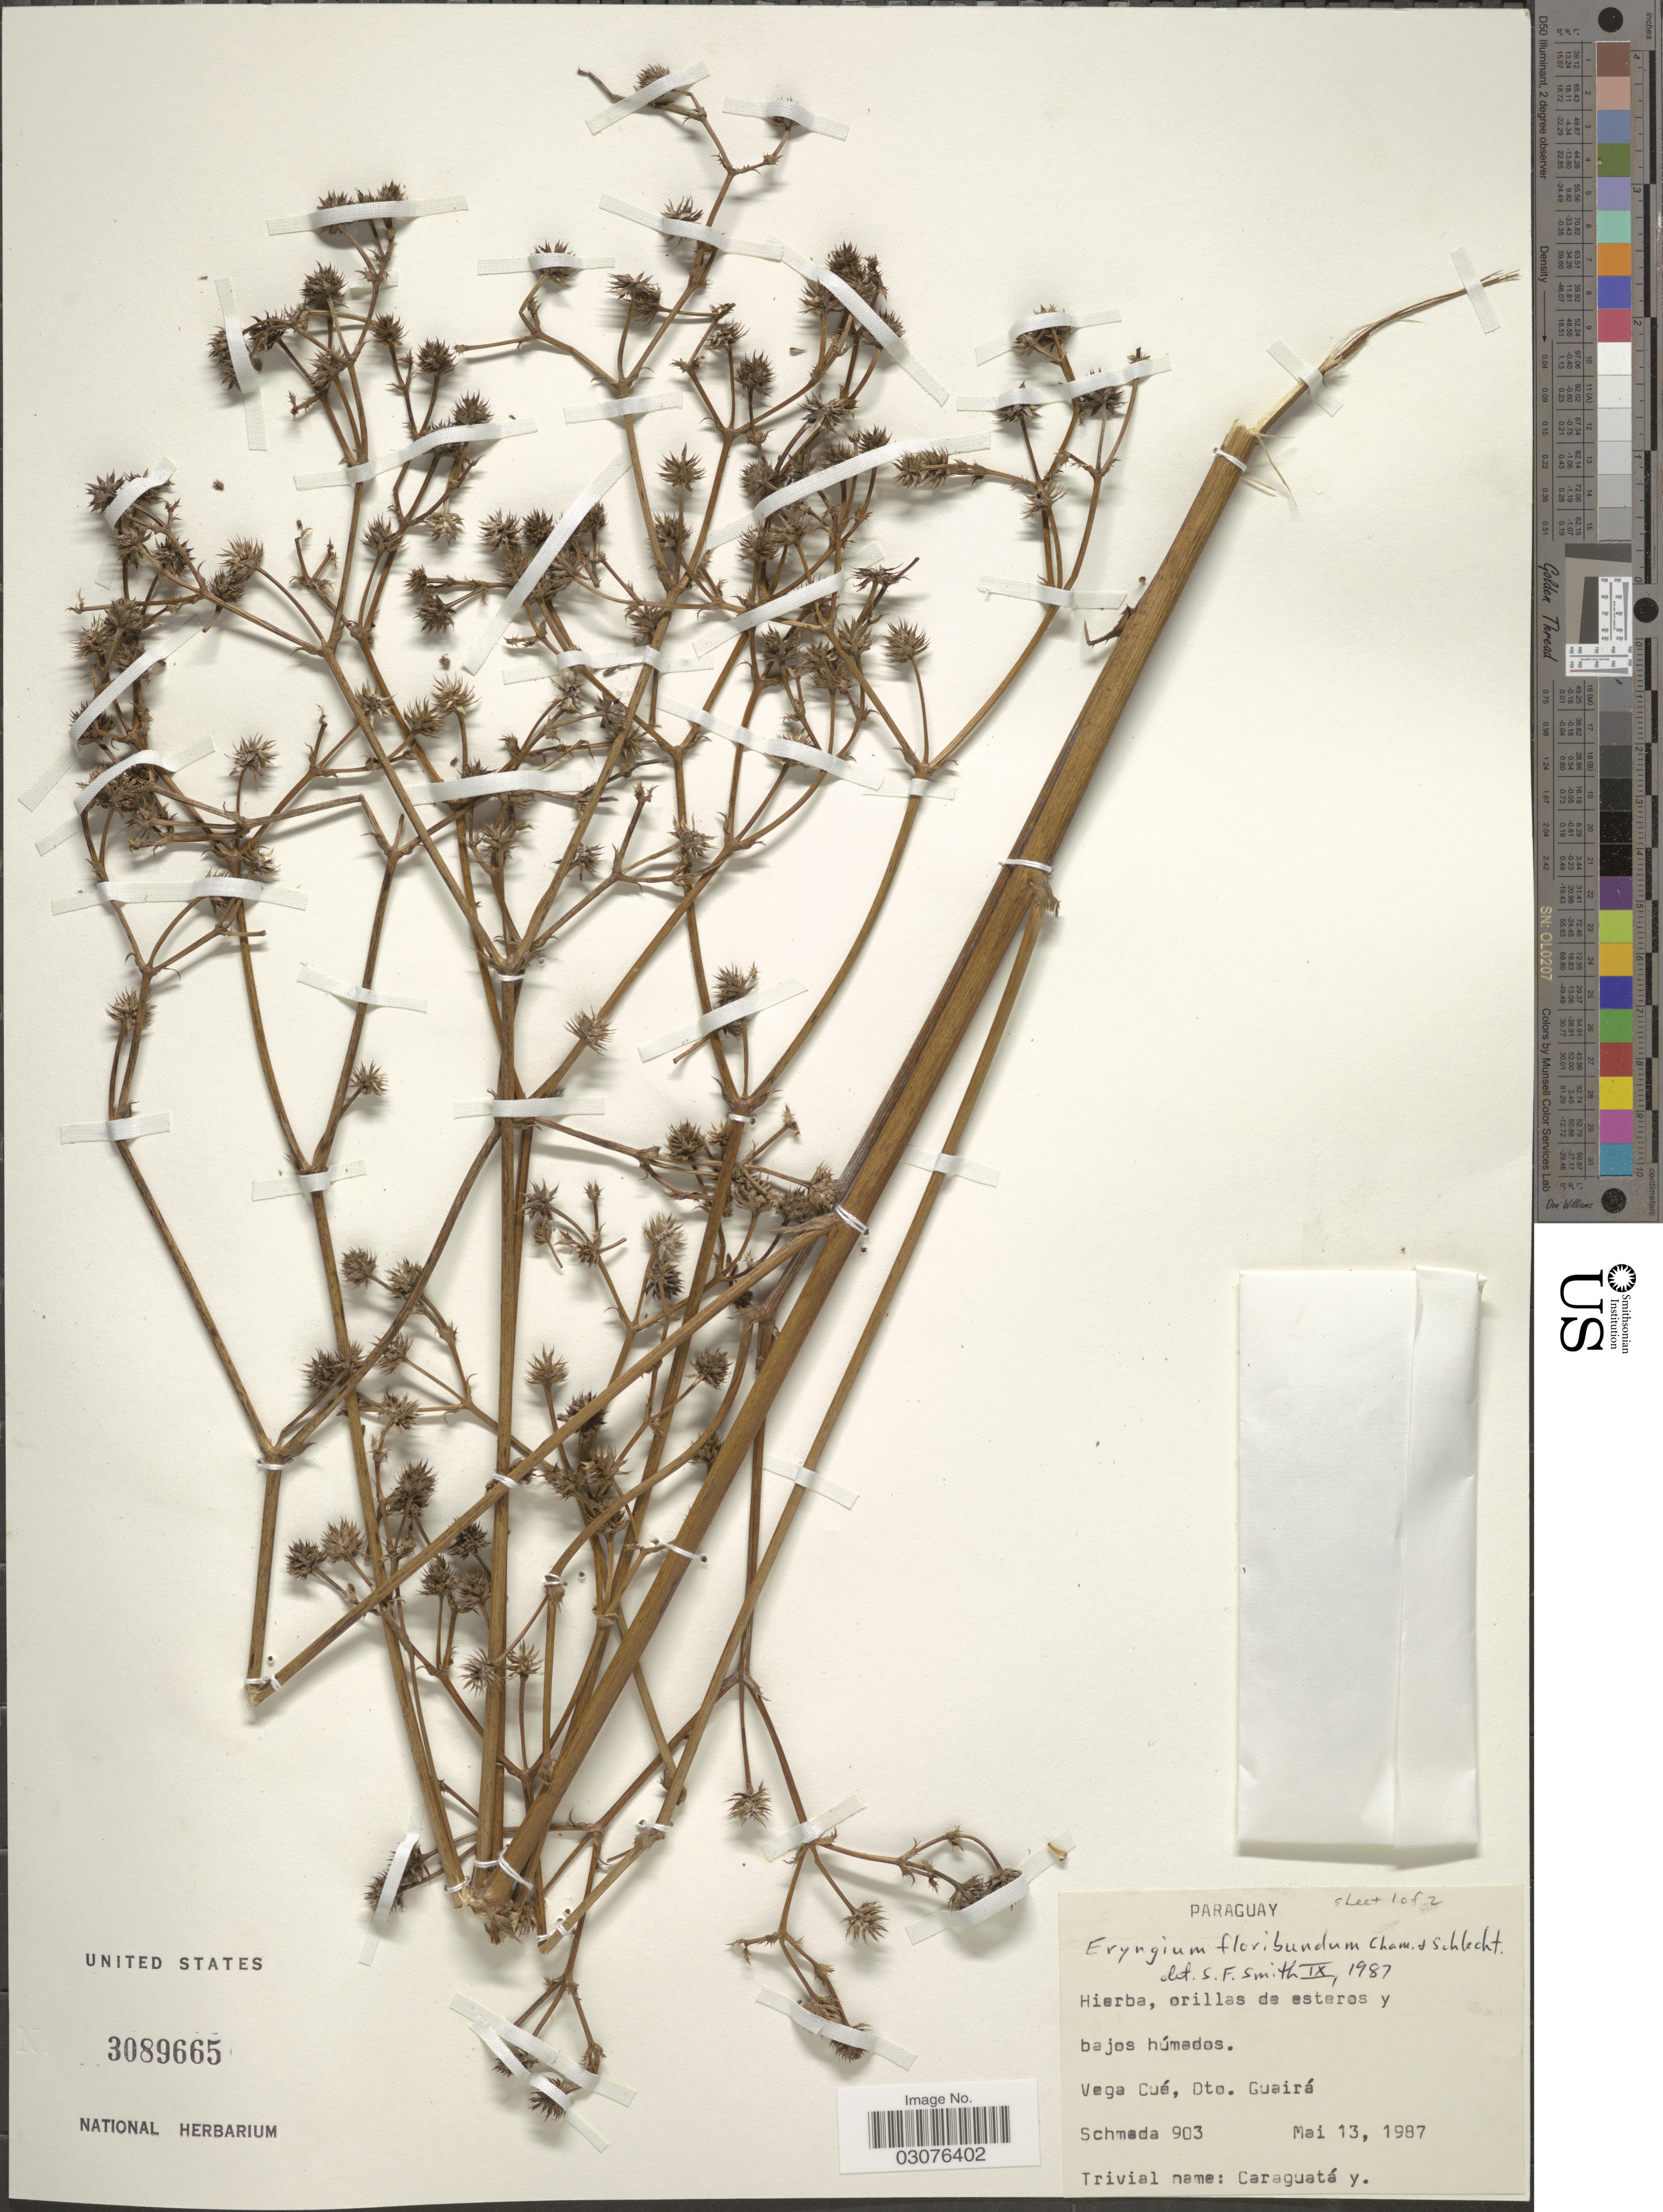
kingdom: Plantae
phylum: Tracheophyta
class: Magnoliopsida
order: Apiales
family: Apiaceae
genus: Eryngium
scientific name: Eryngium floribundum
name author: Cham. & Schltdl.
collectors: Schmeda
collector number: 903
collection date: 1987-05-13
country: Paraguay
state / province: Guaira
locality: Vega Cué, Dto. Guiará.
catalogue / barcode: US 3089665